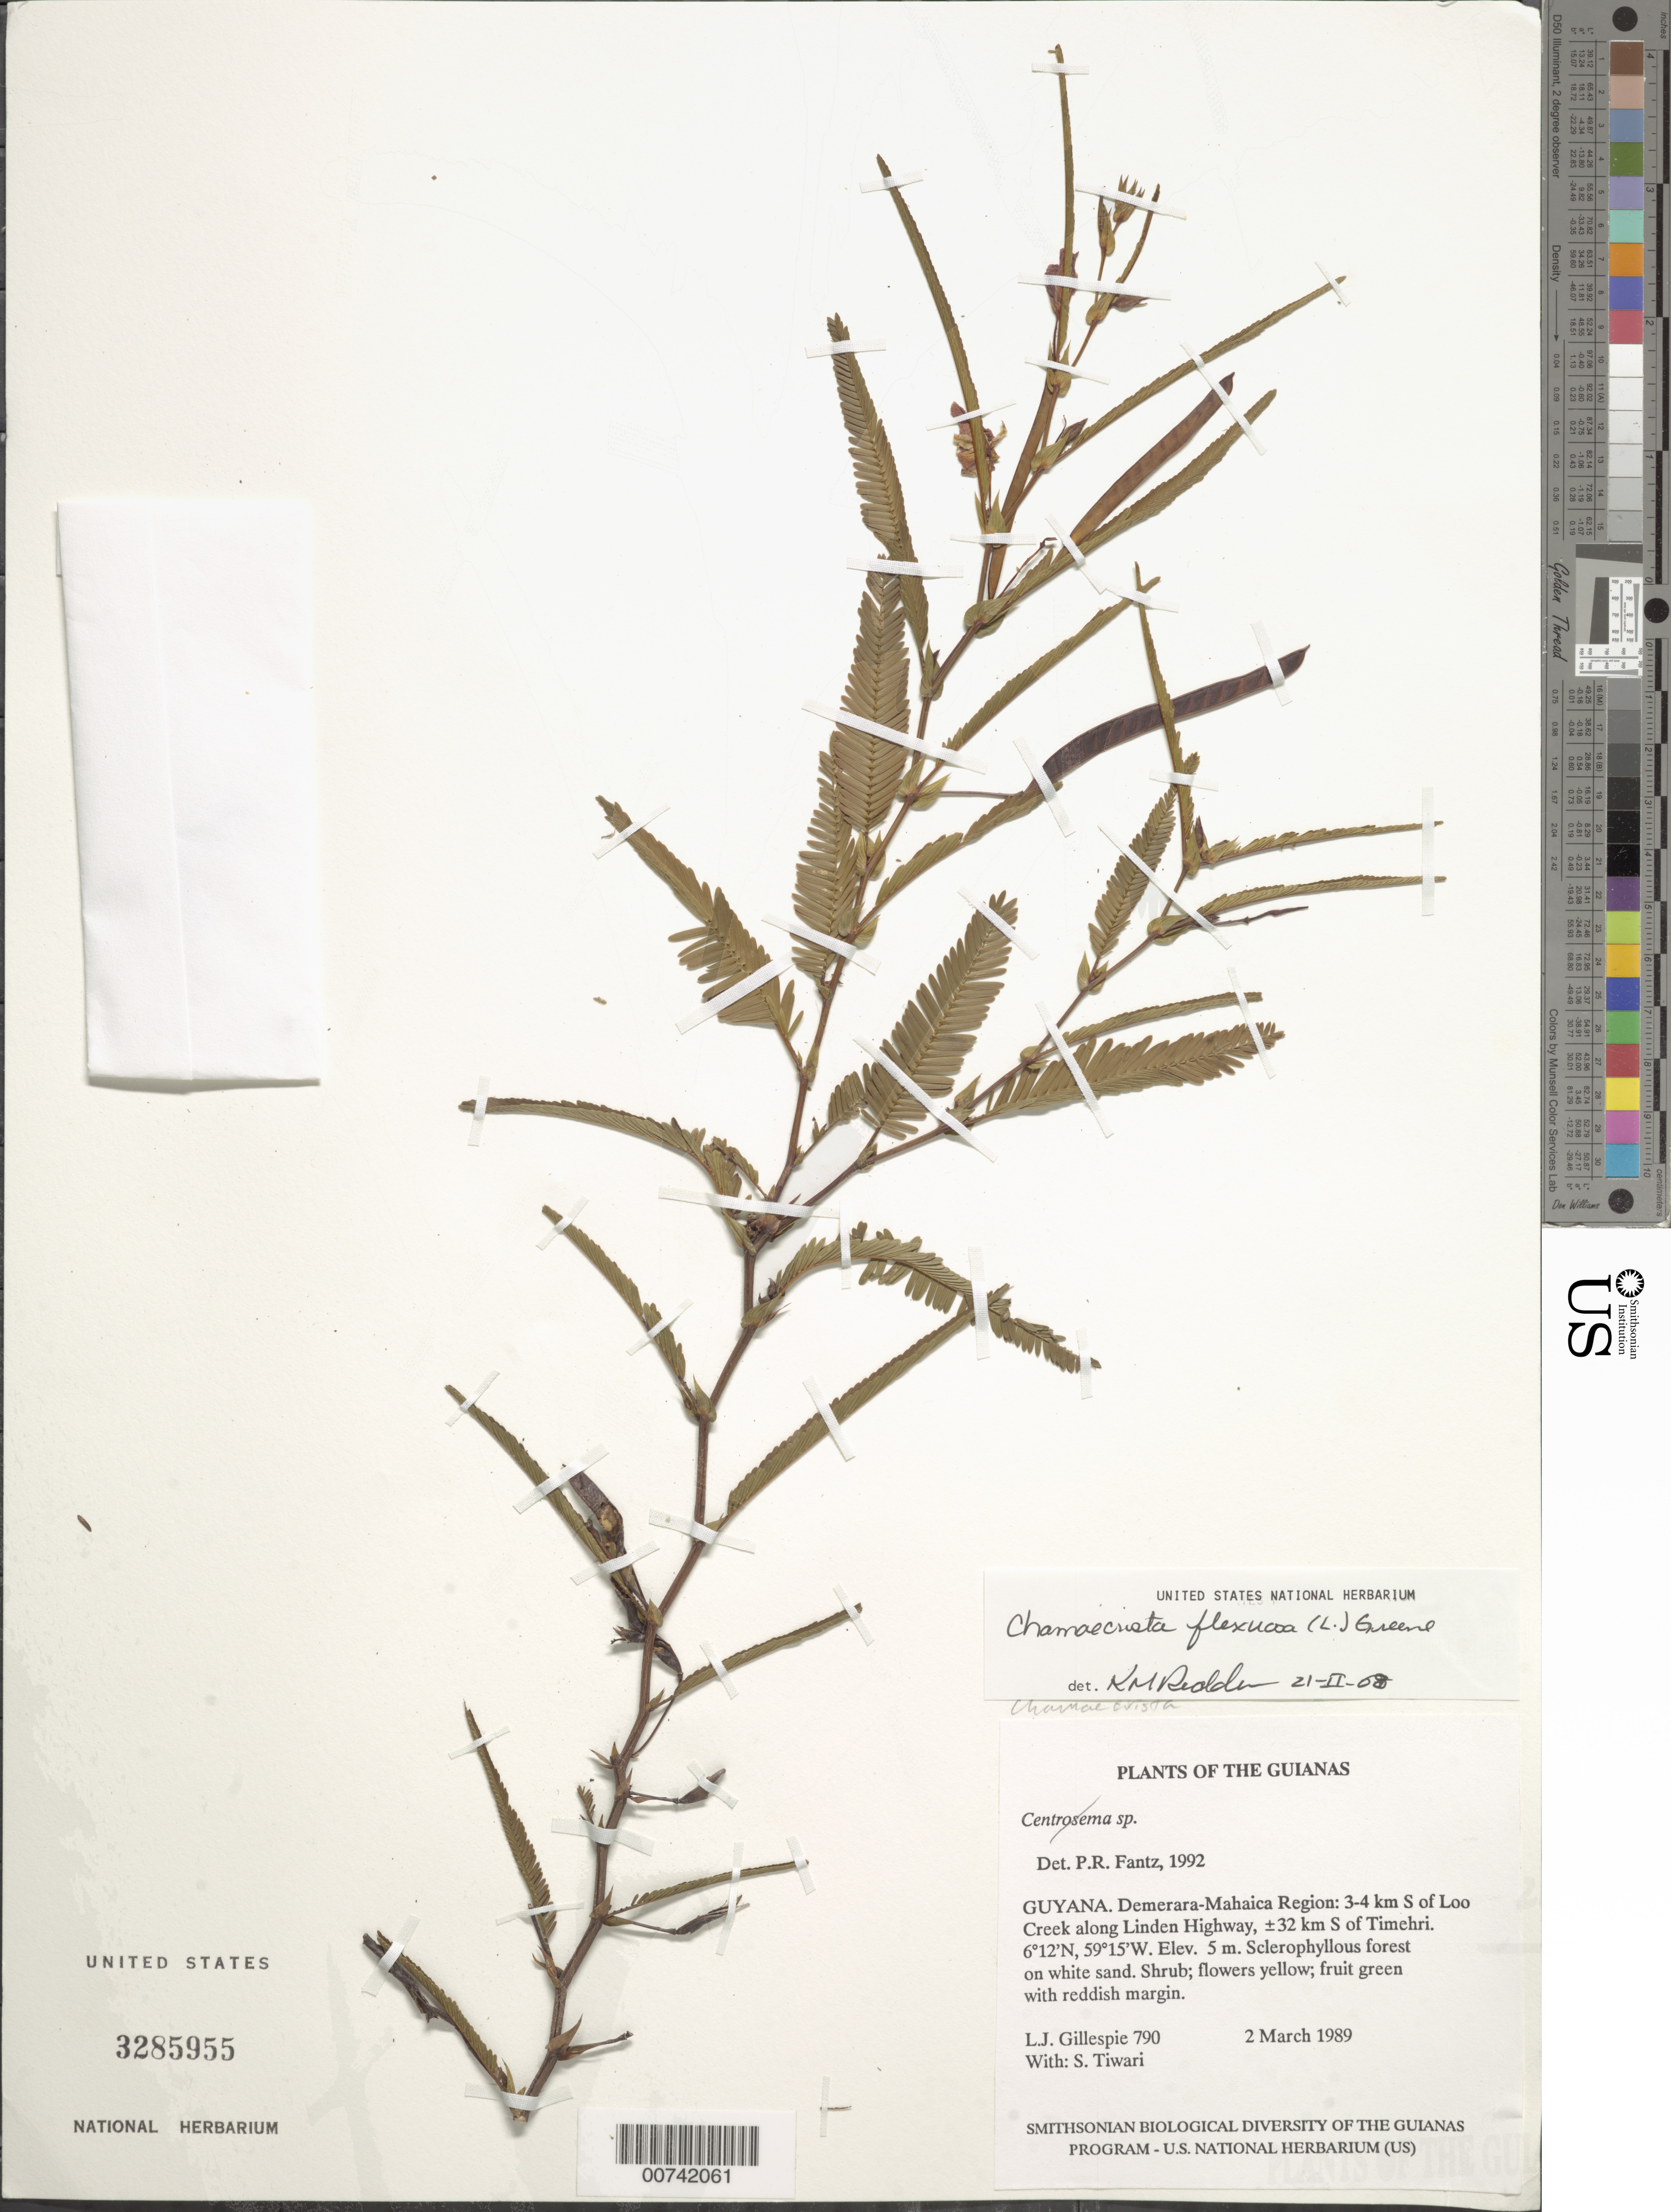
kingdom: Plantae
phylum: Tracheophyta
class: Magnoliopsida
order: Fabales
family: Fabaceae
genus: Chamaecrista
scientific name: Chamaecrista flexuosa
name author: (L.) Greene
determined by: Redden, K. M.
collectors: L. J. Gillespie & S. Tiwari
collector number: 790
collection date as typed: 2 March 1989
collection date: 1989-03-02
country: Guyana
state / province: Demerara-Mahaica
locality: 3-4 km S of Loo Creek along Linden Highway, ±32 km S of Timehri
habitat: Sclerophyllous forest on white sand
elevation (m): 5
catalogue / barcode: US 3285955